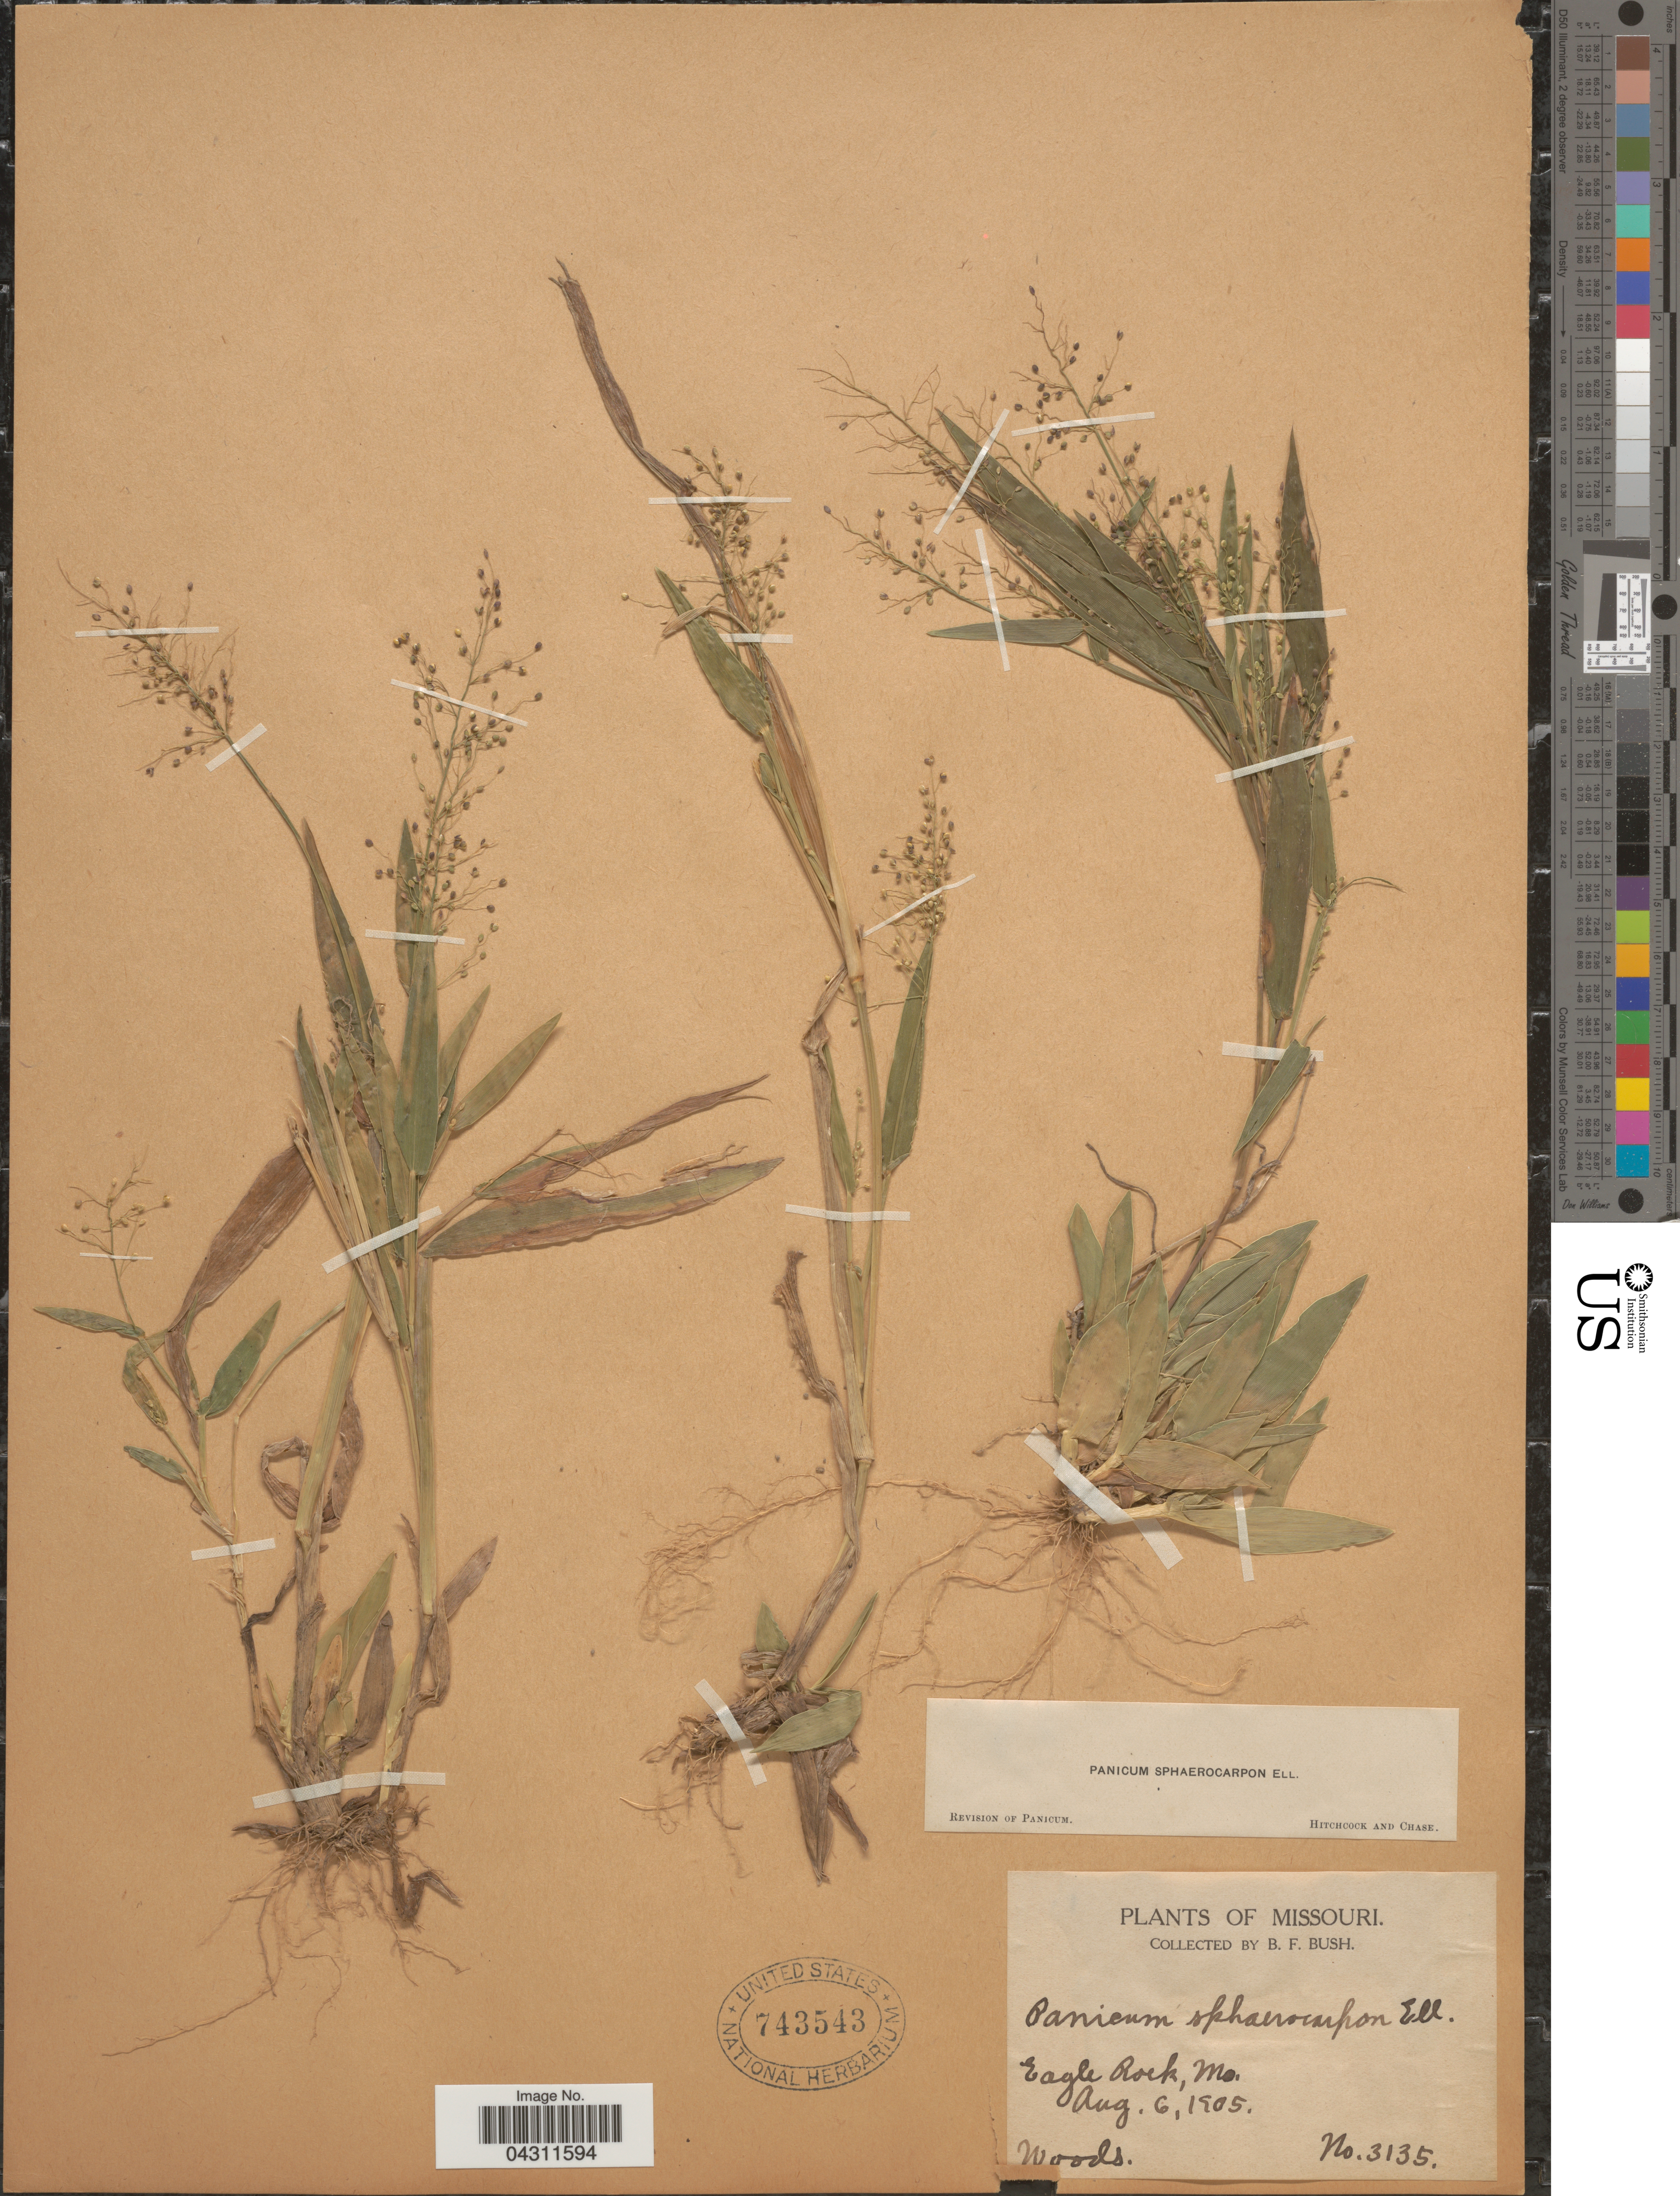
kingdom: Plantae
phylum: Tracheophyta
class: Liliopsida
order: Poales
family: Poaceae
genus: Dichanthelium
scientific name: Dichanthelium strigosum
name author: (Muhl. ex Elliott) Freckmann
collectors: B. F. Bush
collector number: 3135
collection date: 1905-08-06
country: United States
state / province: Missouri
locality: Eagle Rock.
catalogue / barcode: US 743543